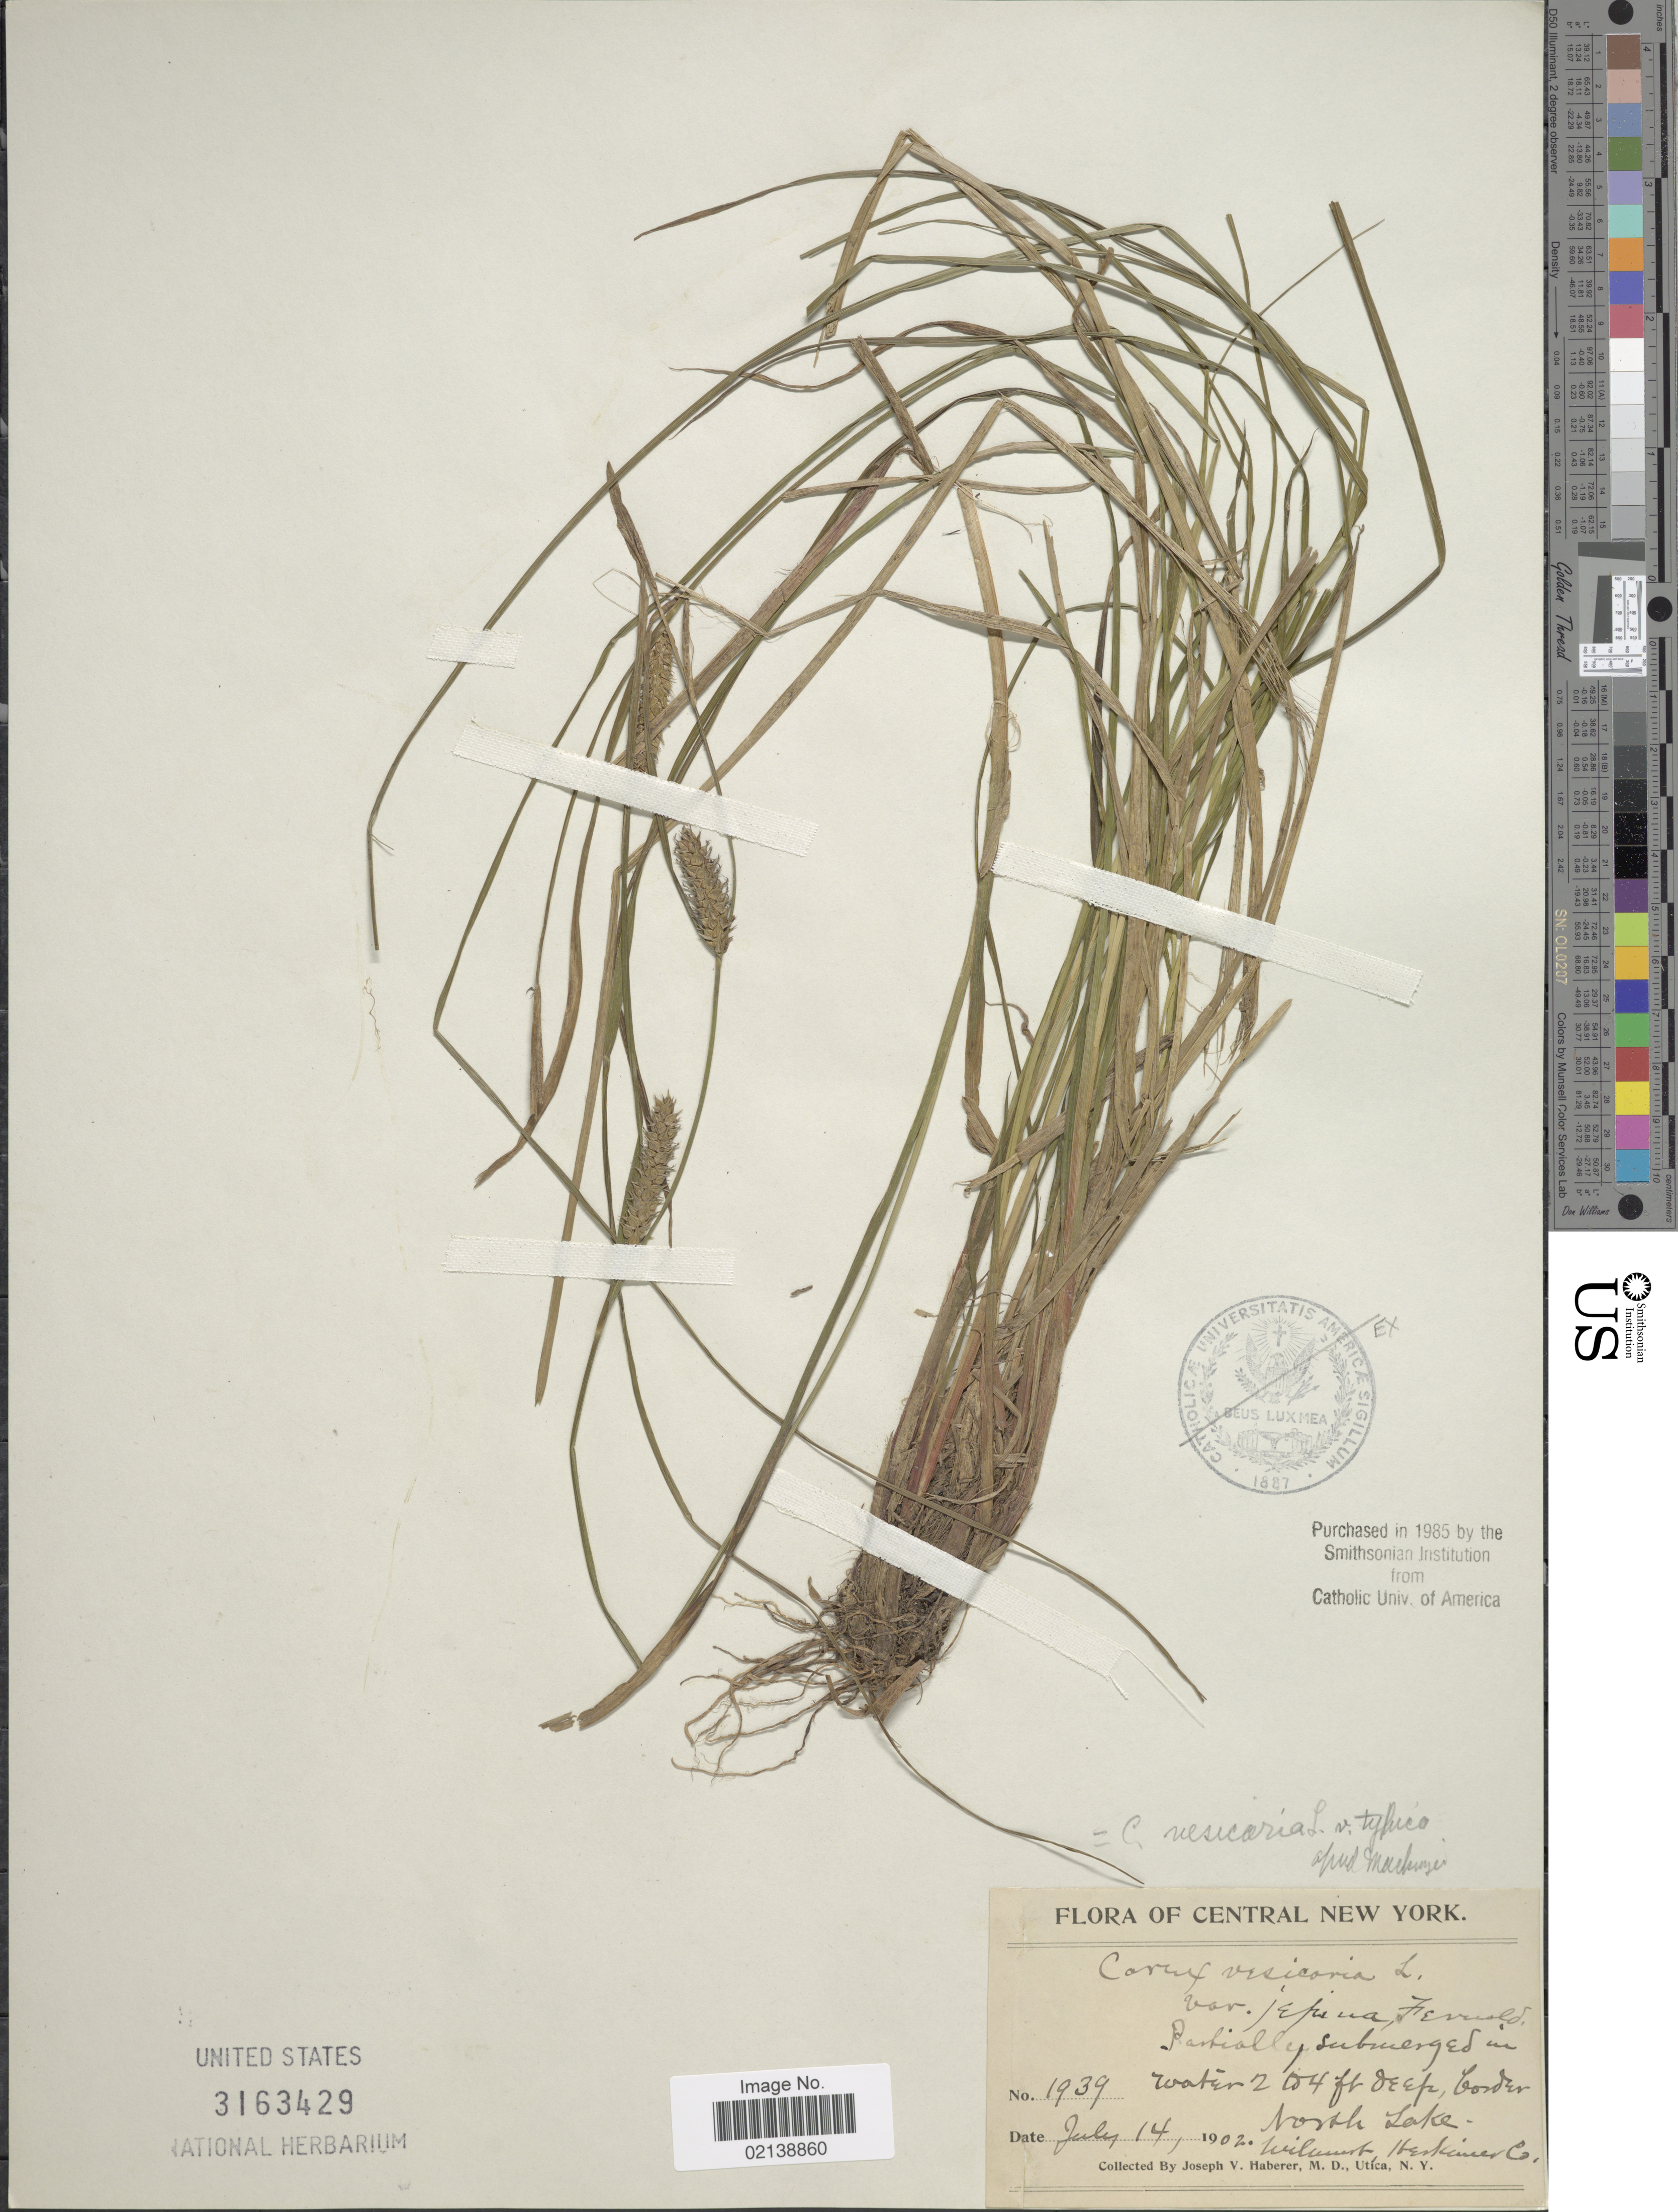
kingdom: Plantae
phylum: Tracheophyta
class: Liliopsida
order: Poales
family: Cyperaceae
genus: Carex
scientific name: Carex vesicaria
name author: L.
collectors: J. V. Haberer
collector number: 1939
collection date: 1902-07-14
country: United States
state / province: New York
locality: Central New York, Border North Lake, Wilmort, Herkimer Co.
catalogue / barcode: US 3163429